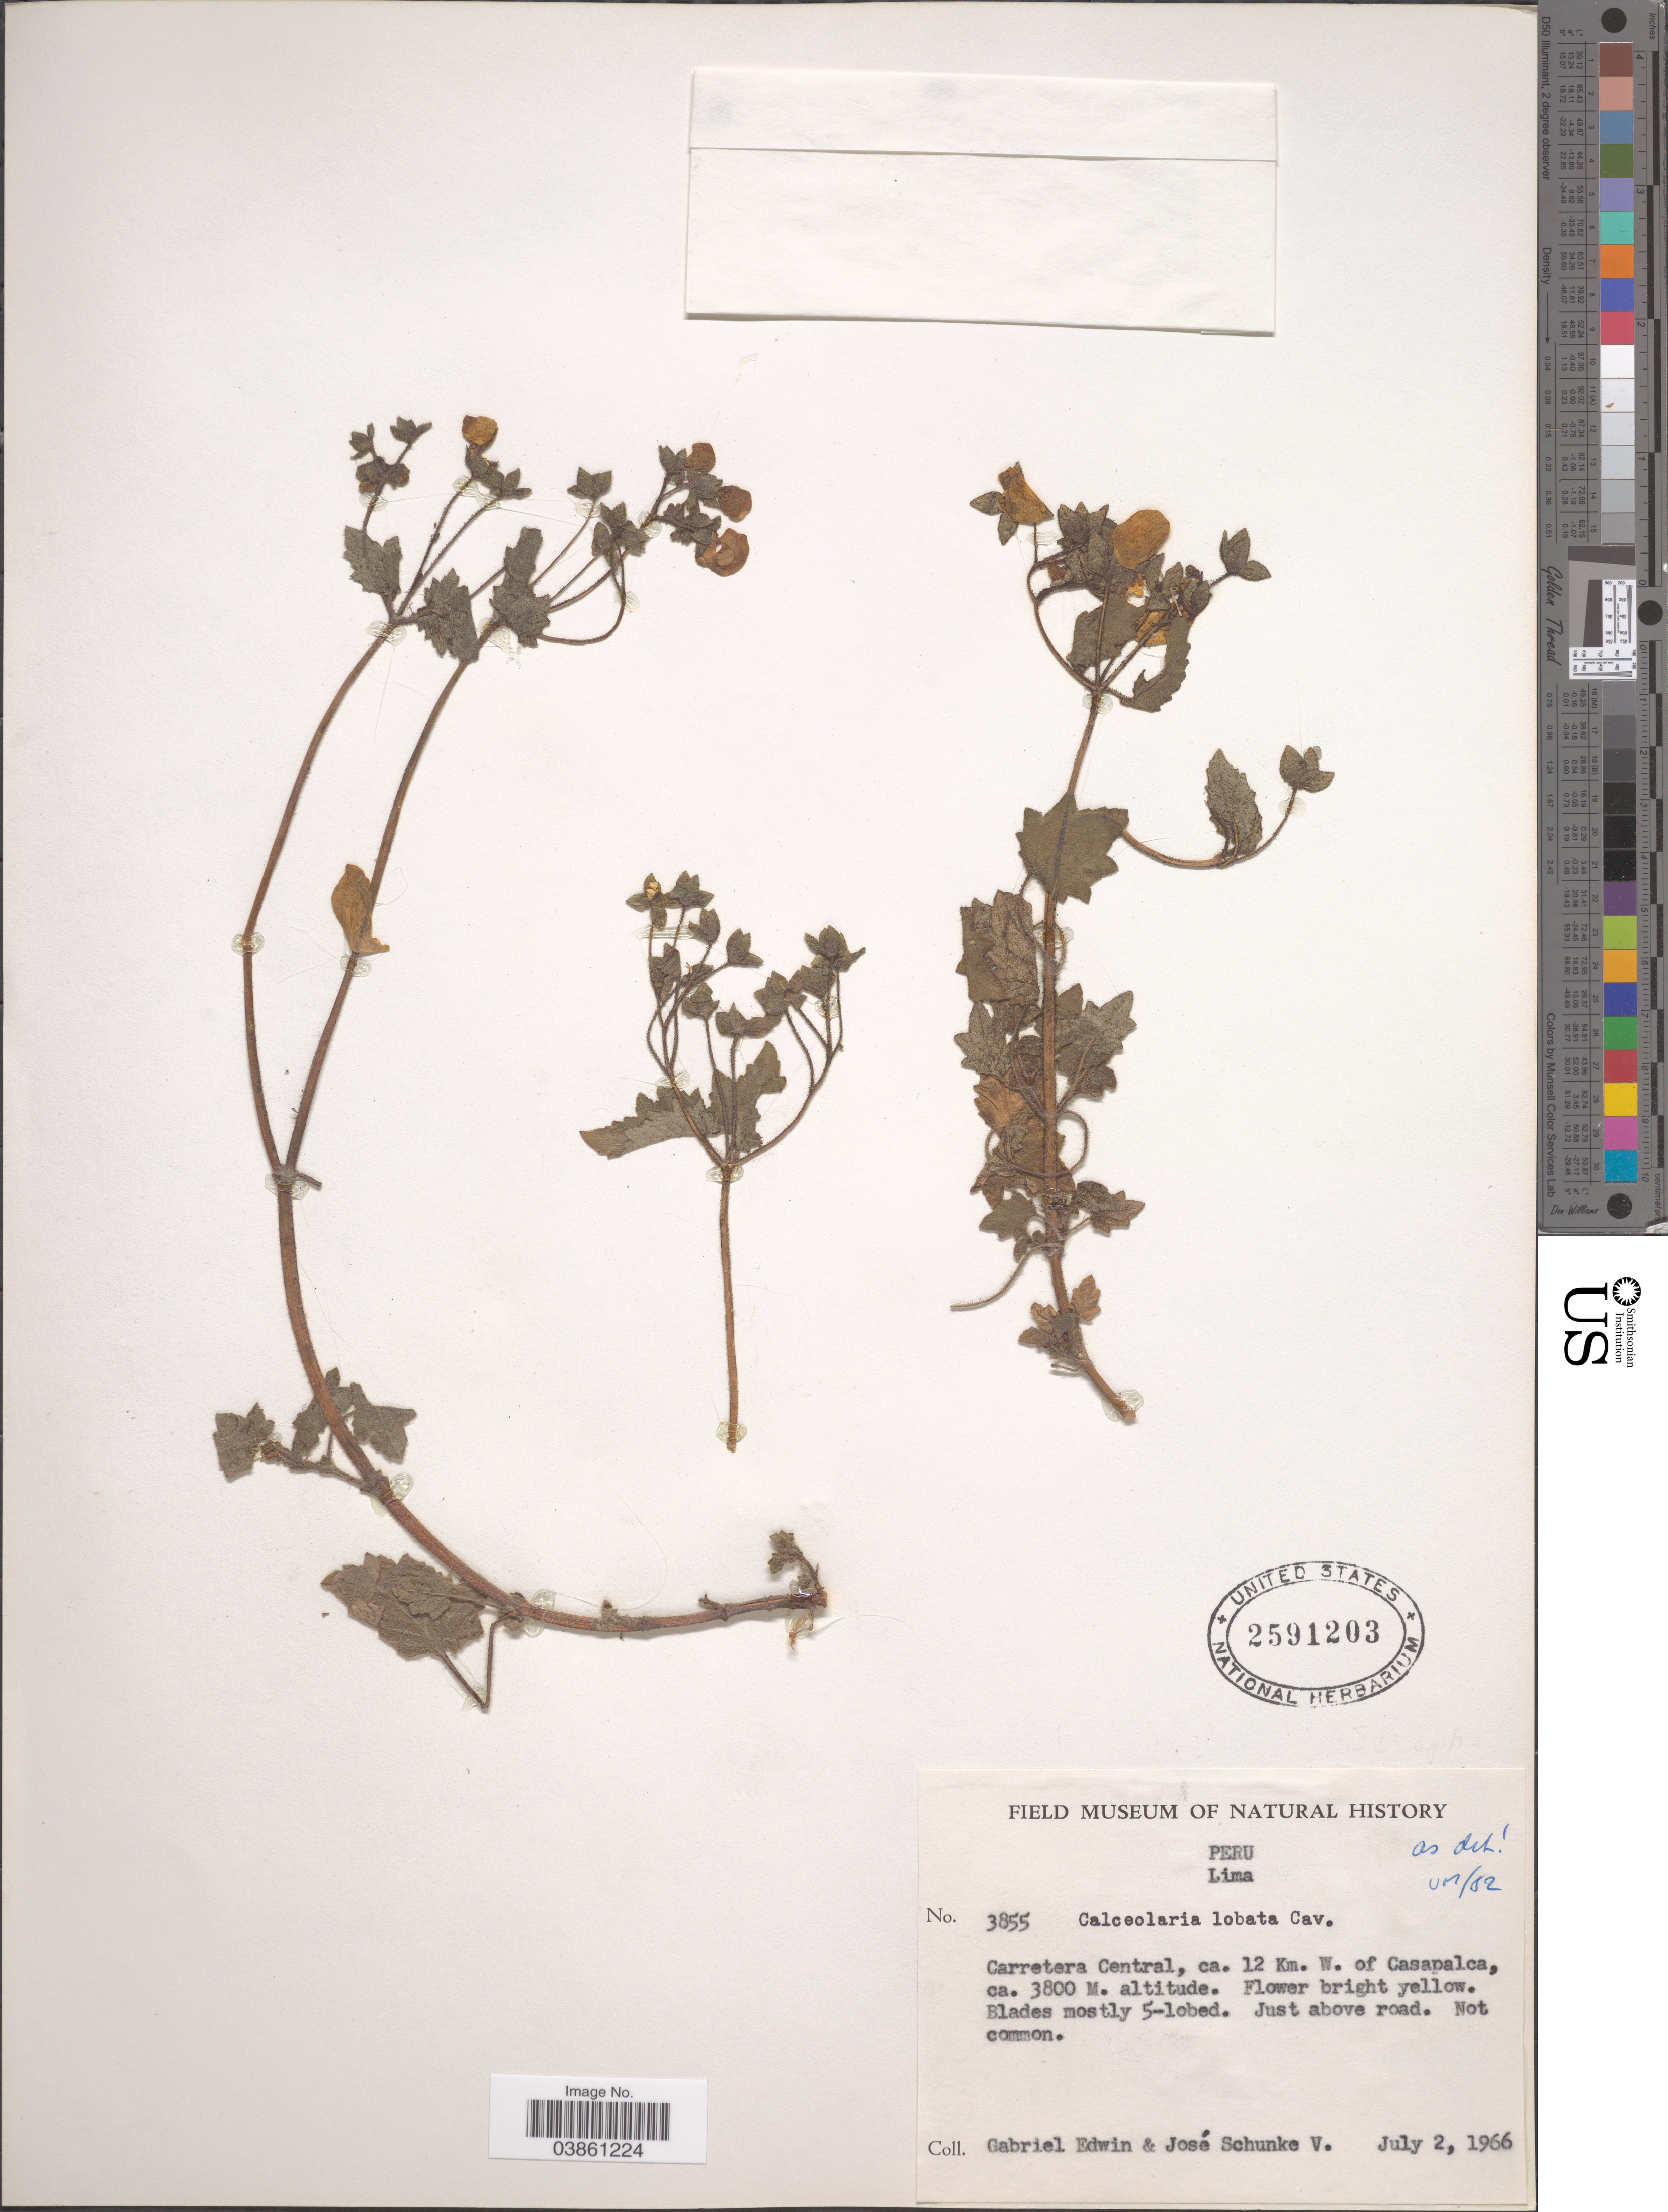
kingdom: Plantae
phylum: Tracheophyta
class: Magnoliopsida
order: Lamiales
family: Calceolariaceae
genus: Calceolaria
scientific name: Calceolaria lobata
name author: Cav.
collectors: G. Edwin & J. Schunke Vigo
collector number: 3855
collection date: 1966-07-02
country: Peru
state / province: Lima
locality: Carretera Central, ca. 12 Km. W. of Casapalca.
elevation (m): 3800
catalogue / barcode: US 2591203